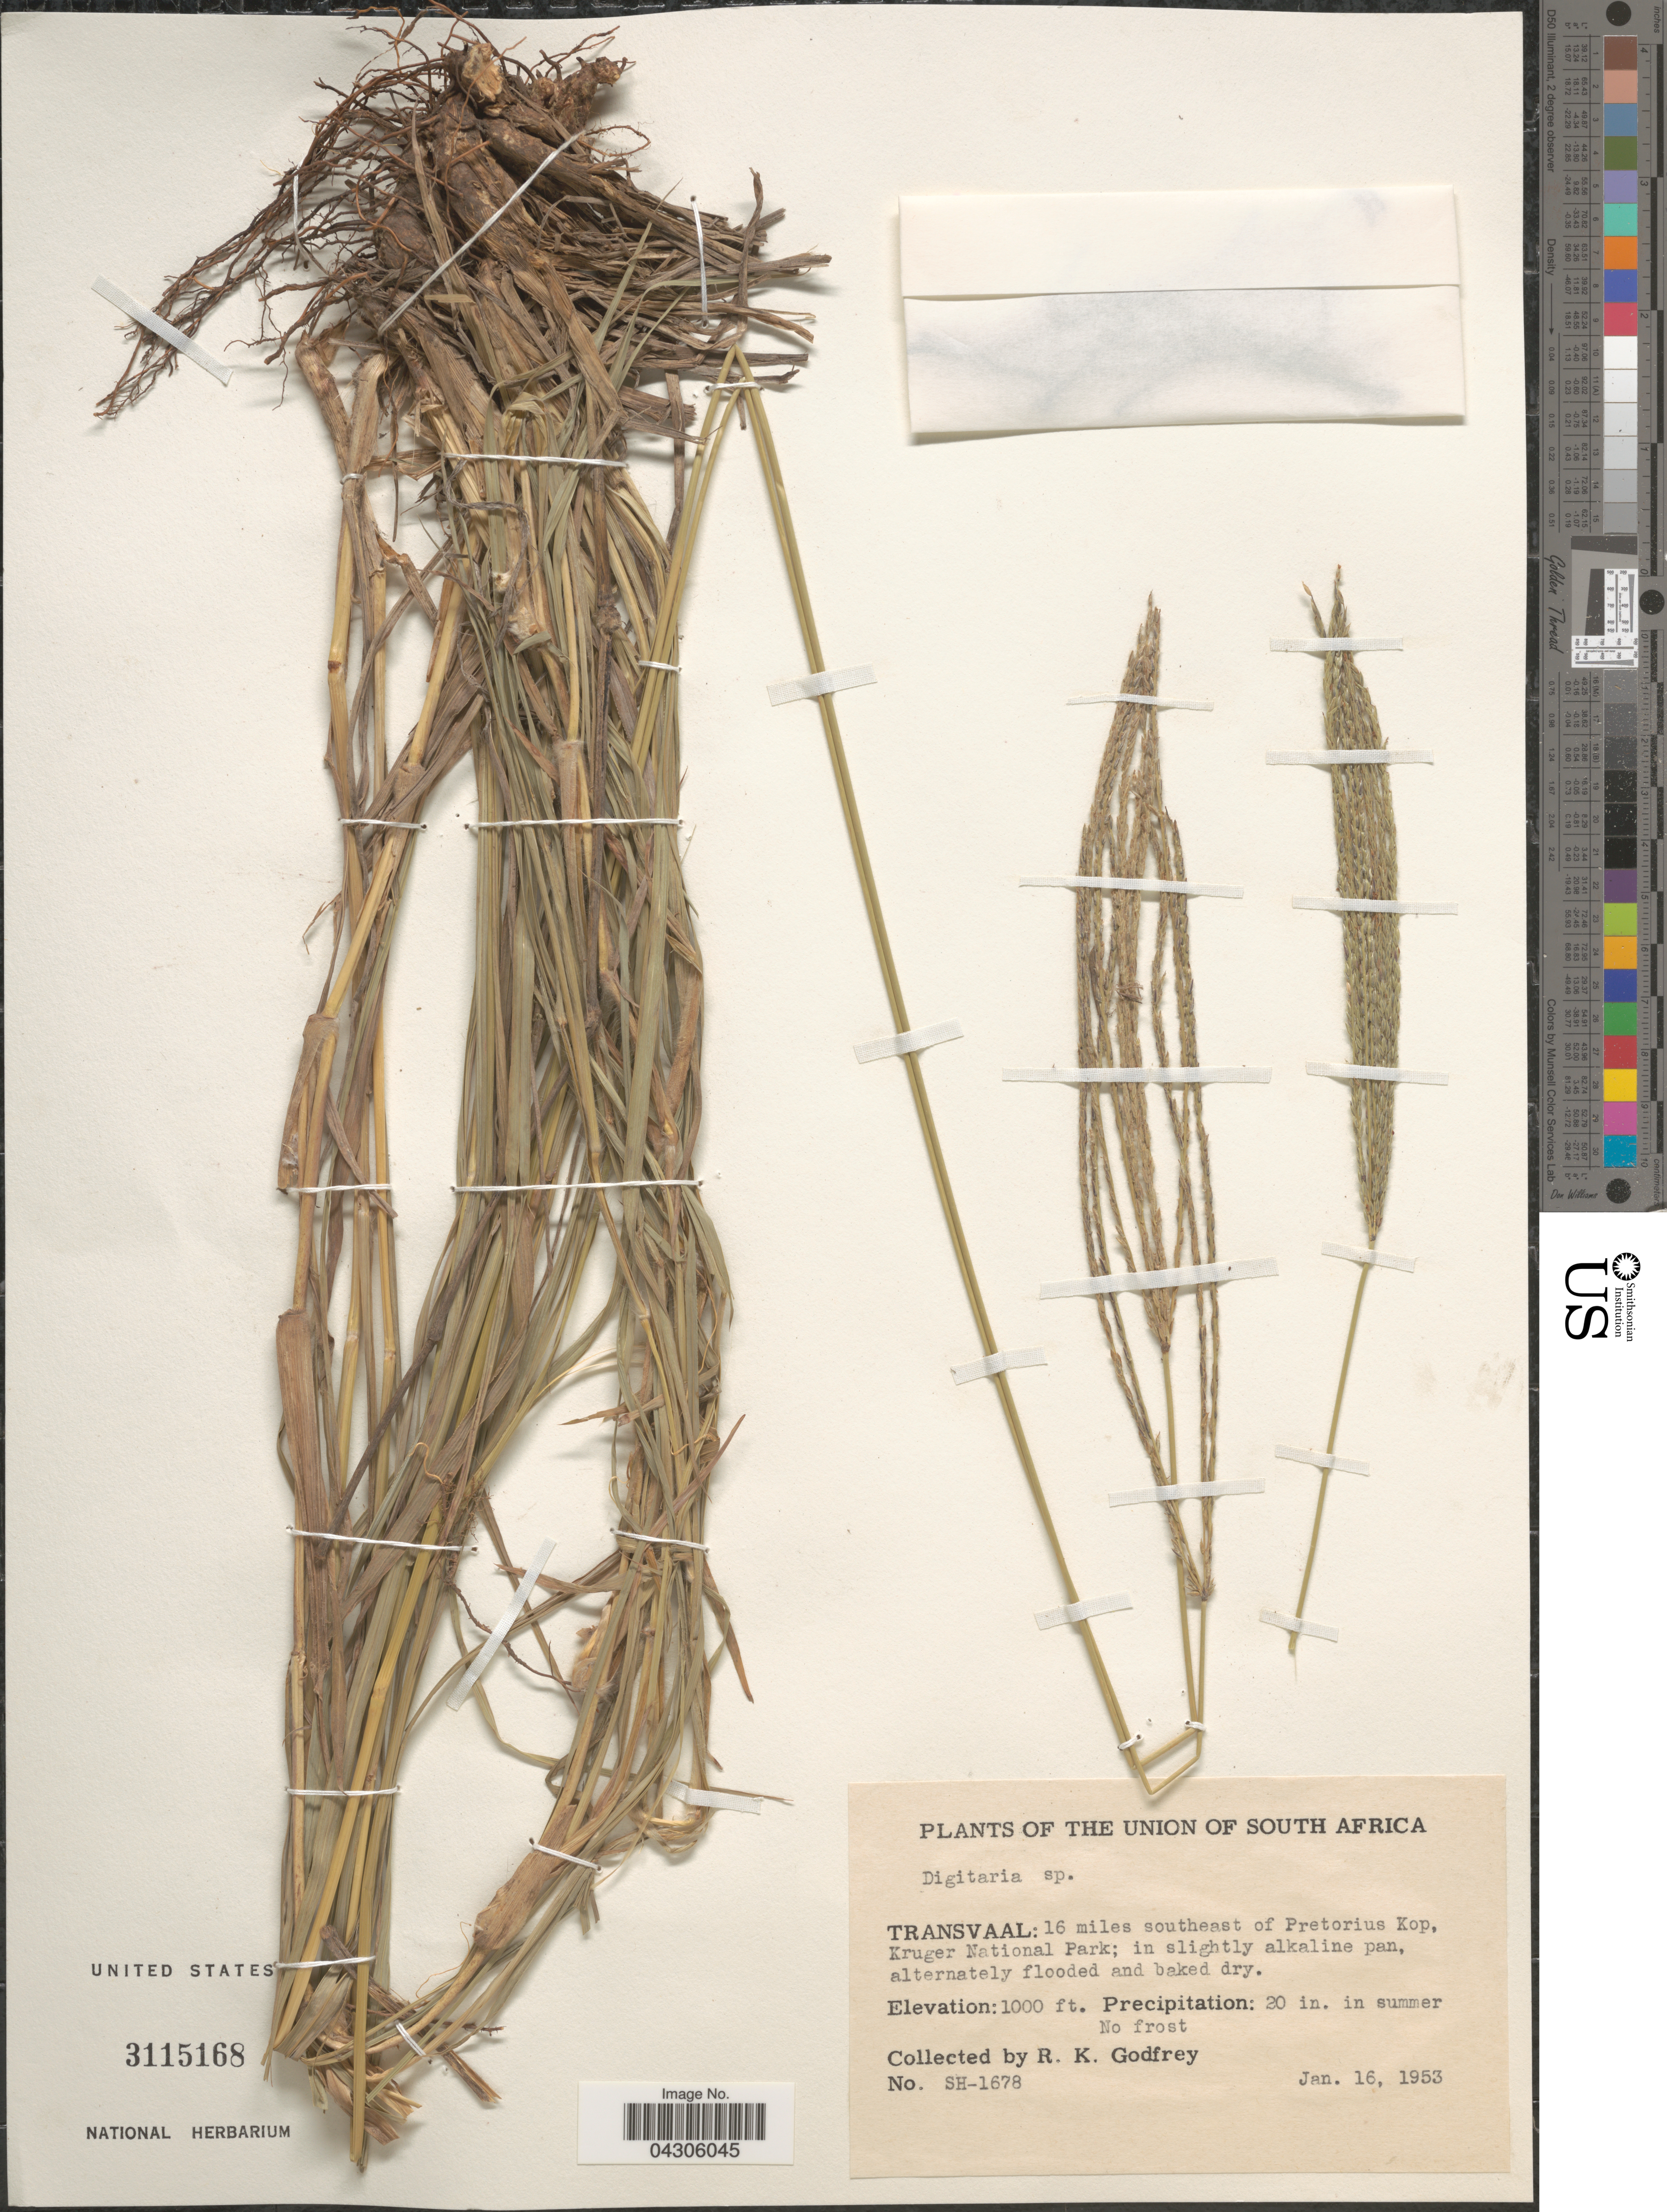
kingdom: Plantae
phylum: Tracheophyta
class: Liliopsida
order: Poales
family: Poaceae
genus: Digitaria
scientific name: Digitaria sp.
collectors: R. K. Godfrey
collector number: SH-1678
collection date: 1953-01-16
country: South Africa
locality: Union of South Africa. Transvaal: 16 miles southeast of Pretorius Kop, Kruger National Park.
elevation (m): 305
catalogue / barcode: US 3115168